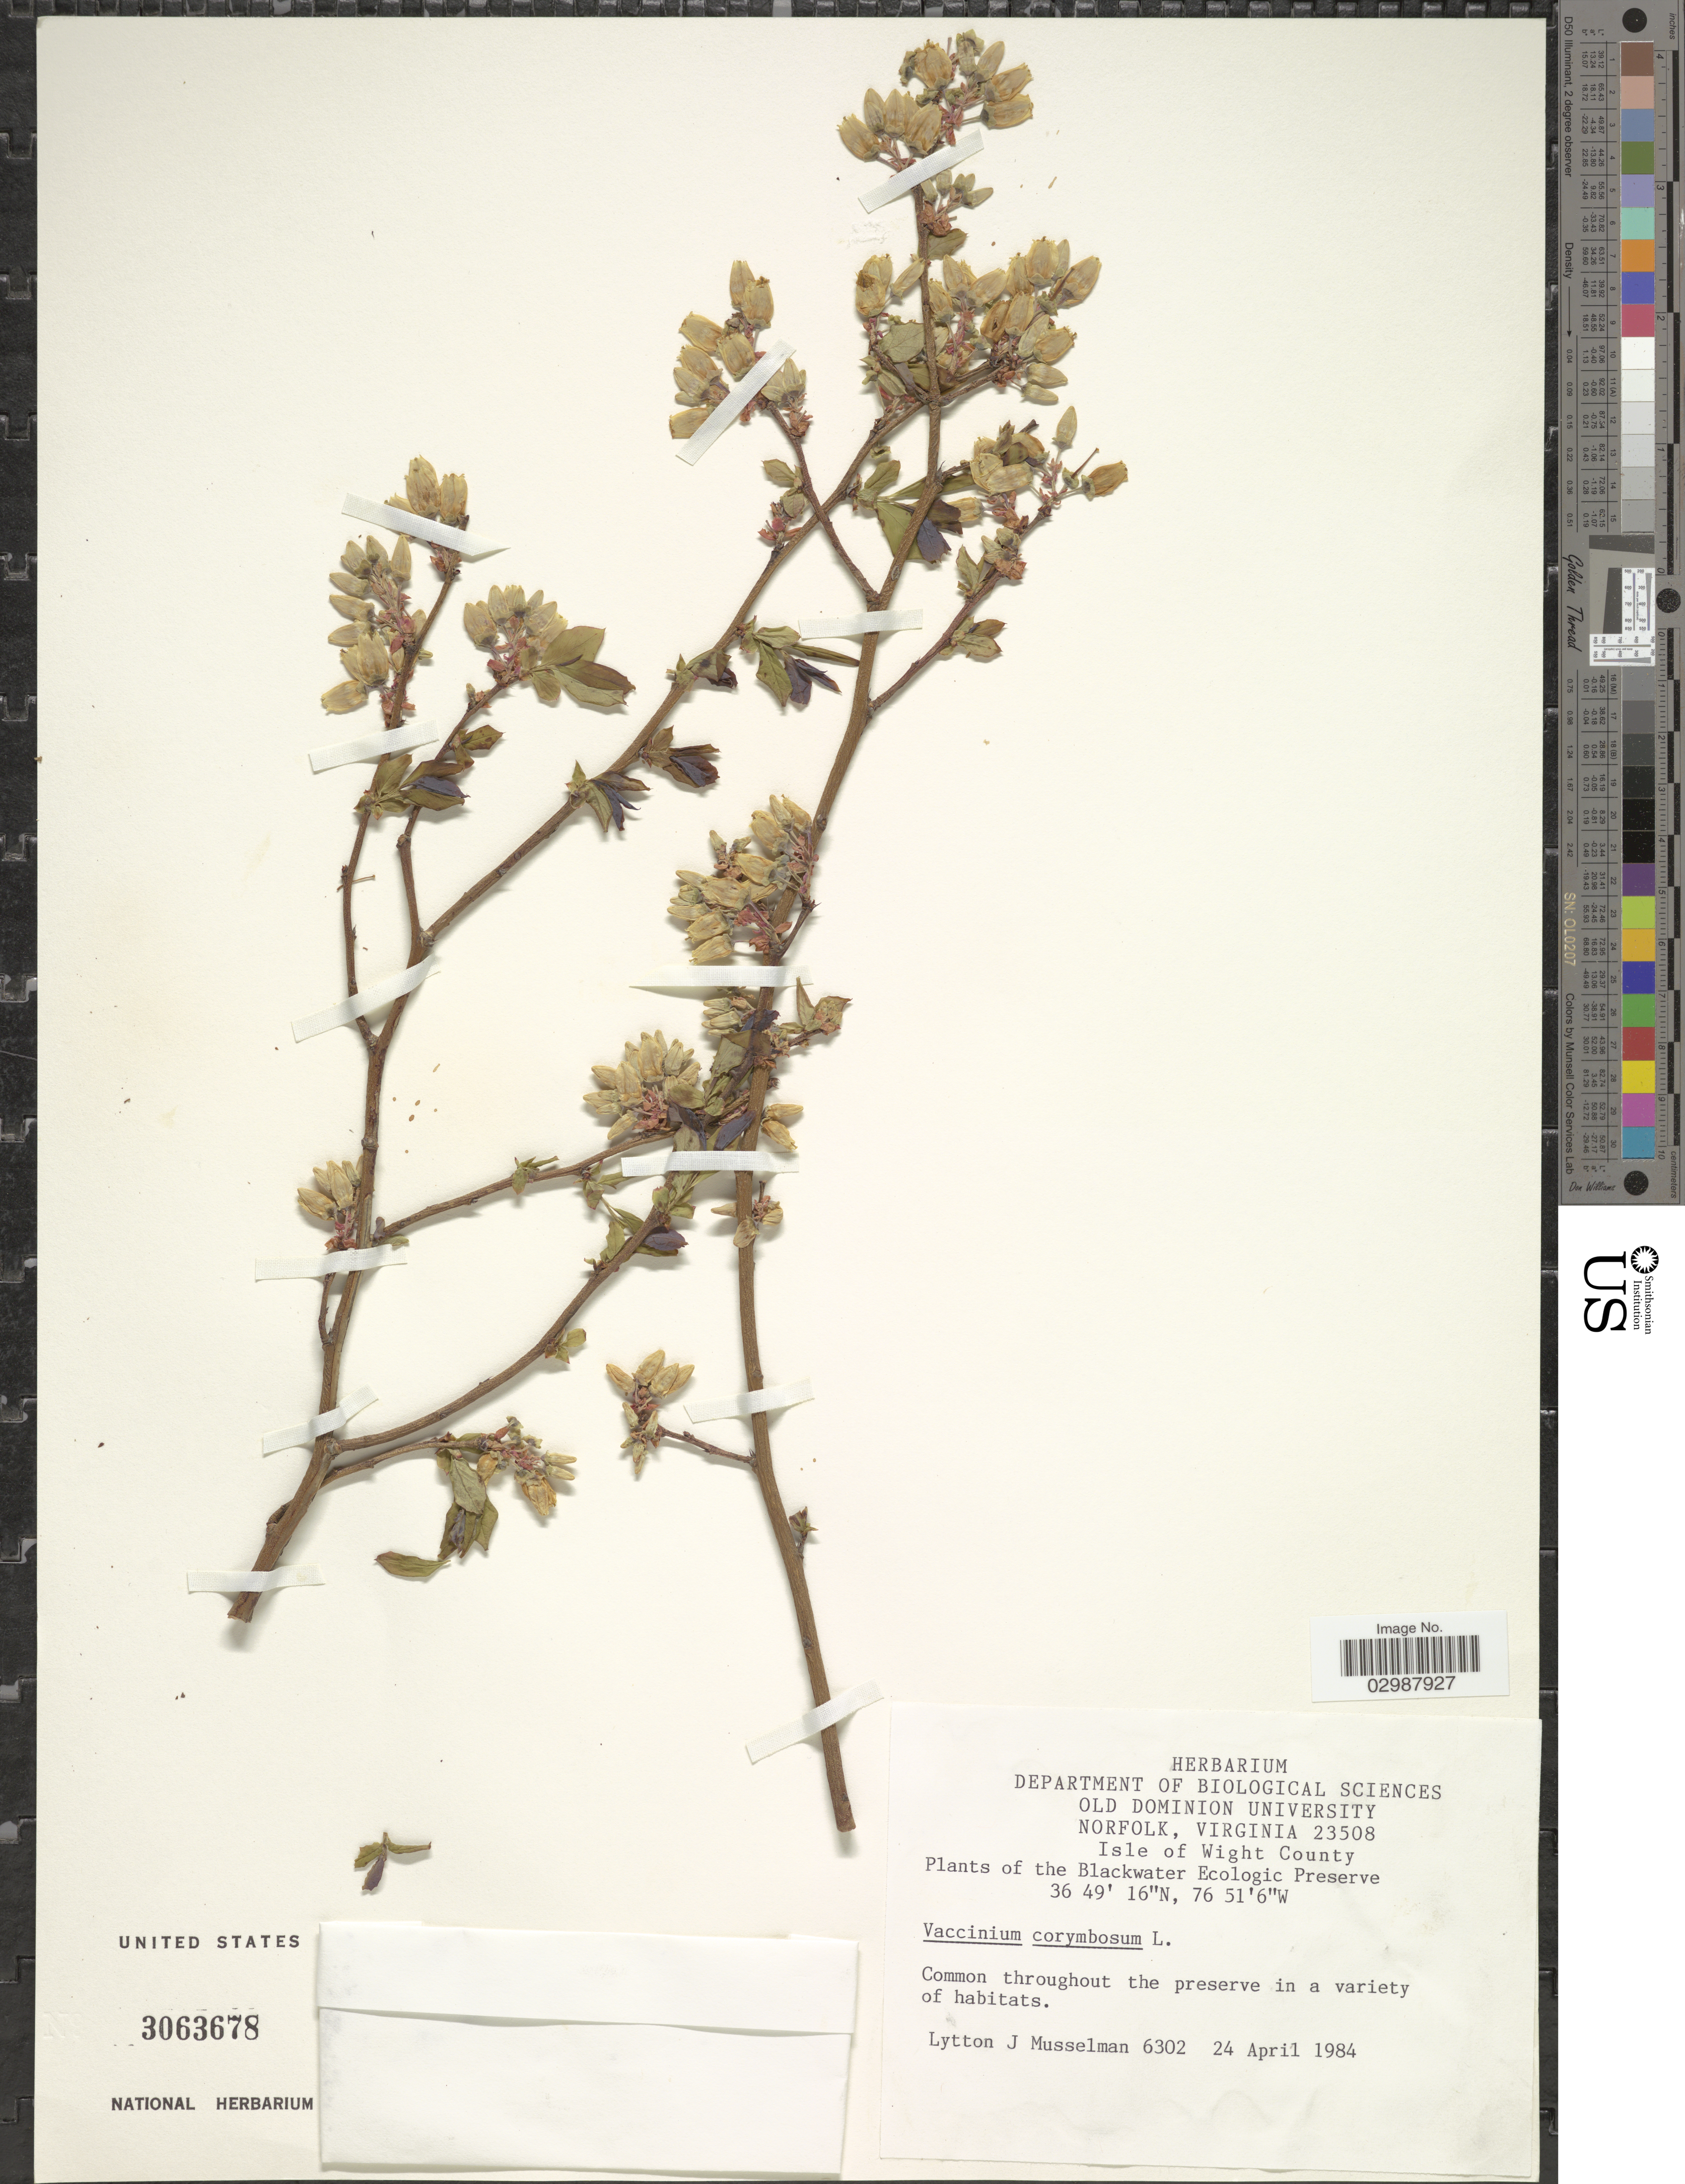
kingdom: Plantae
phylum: Tracheophyta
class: Magnoliopsida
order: Ericales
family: Ericaceae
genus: Vaccinium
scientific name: Vaccinium corymbosum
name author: L.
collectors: L. J. Musselman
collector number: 6302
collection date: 1984-04-24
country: United States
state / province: Virginia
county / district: Isle of Wight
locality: Isle of Wight County. The Blackwater Ecologic Preserve.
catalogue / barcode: US 3063678